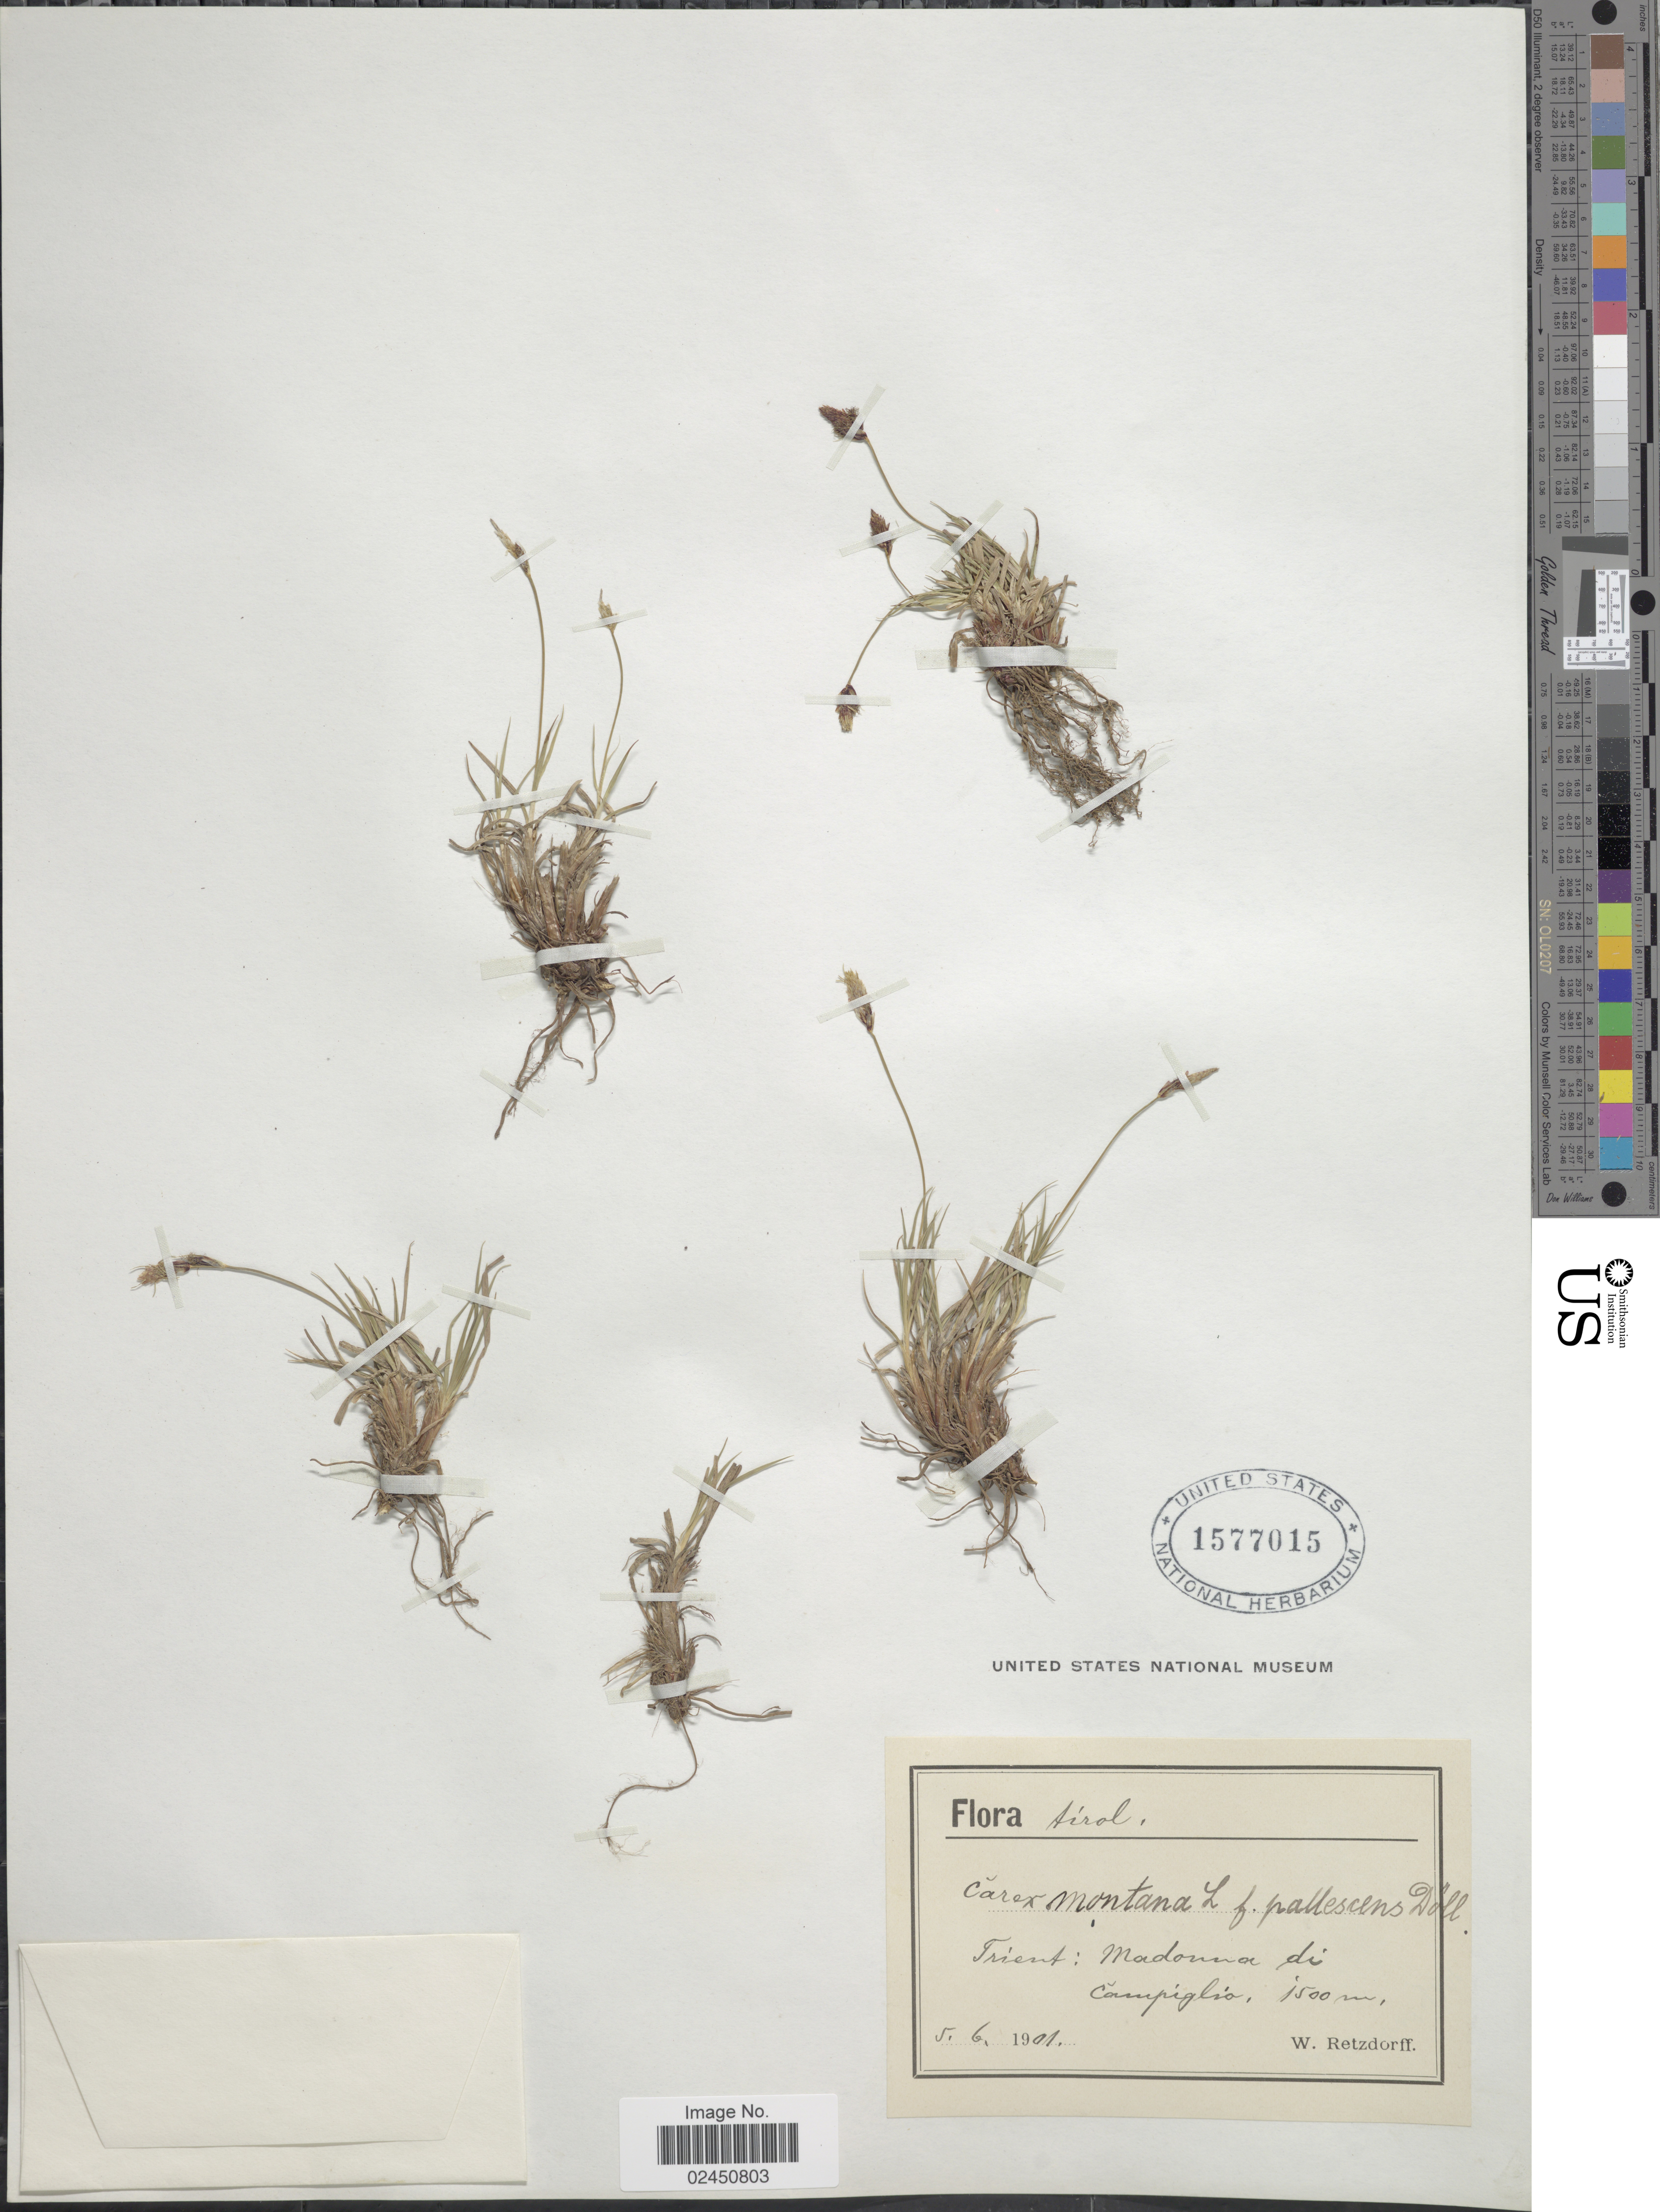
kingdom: Plantae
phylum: Tracheophyta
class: Liliopsida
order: Poales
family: Cyperaceae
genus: Carex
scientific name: Carex montana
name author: L.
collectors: W. Retzdorff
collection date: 1901-06-05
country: Austria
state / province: Tirol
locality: Trient, Madonna di Campiglio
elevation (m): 1500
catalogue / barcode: US 1577015